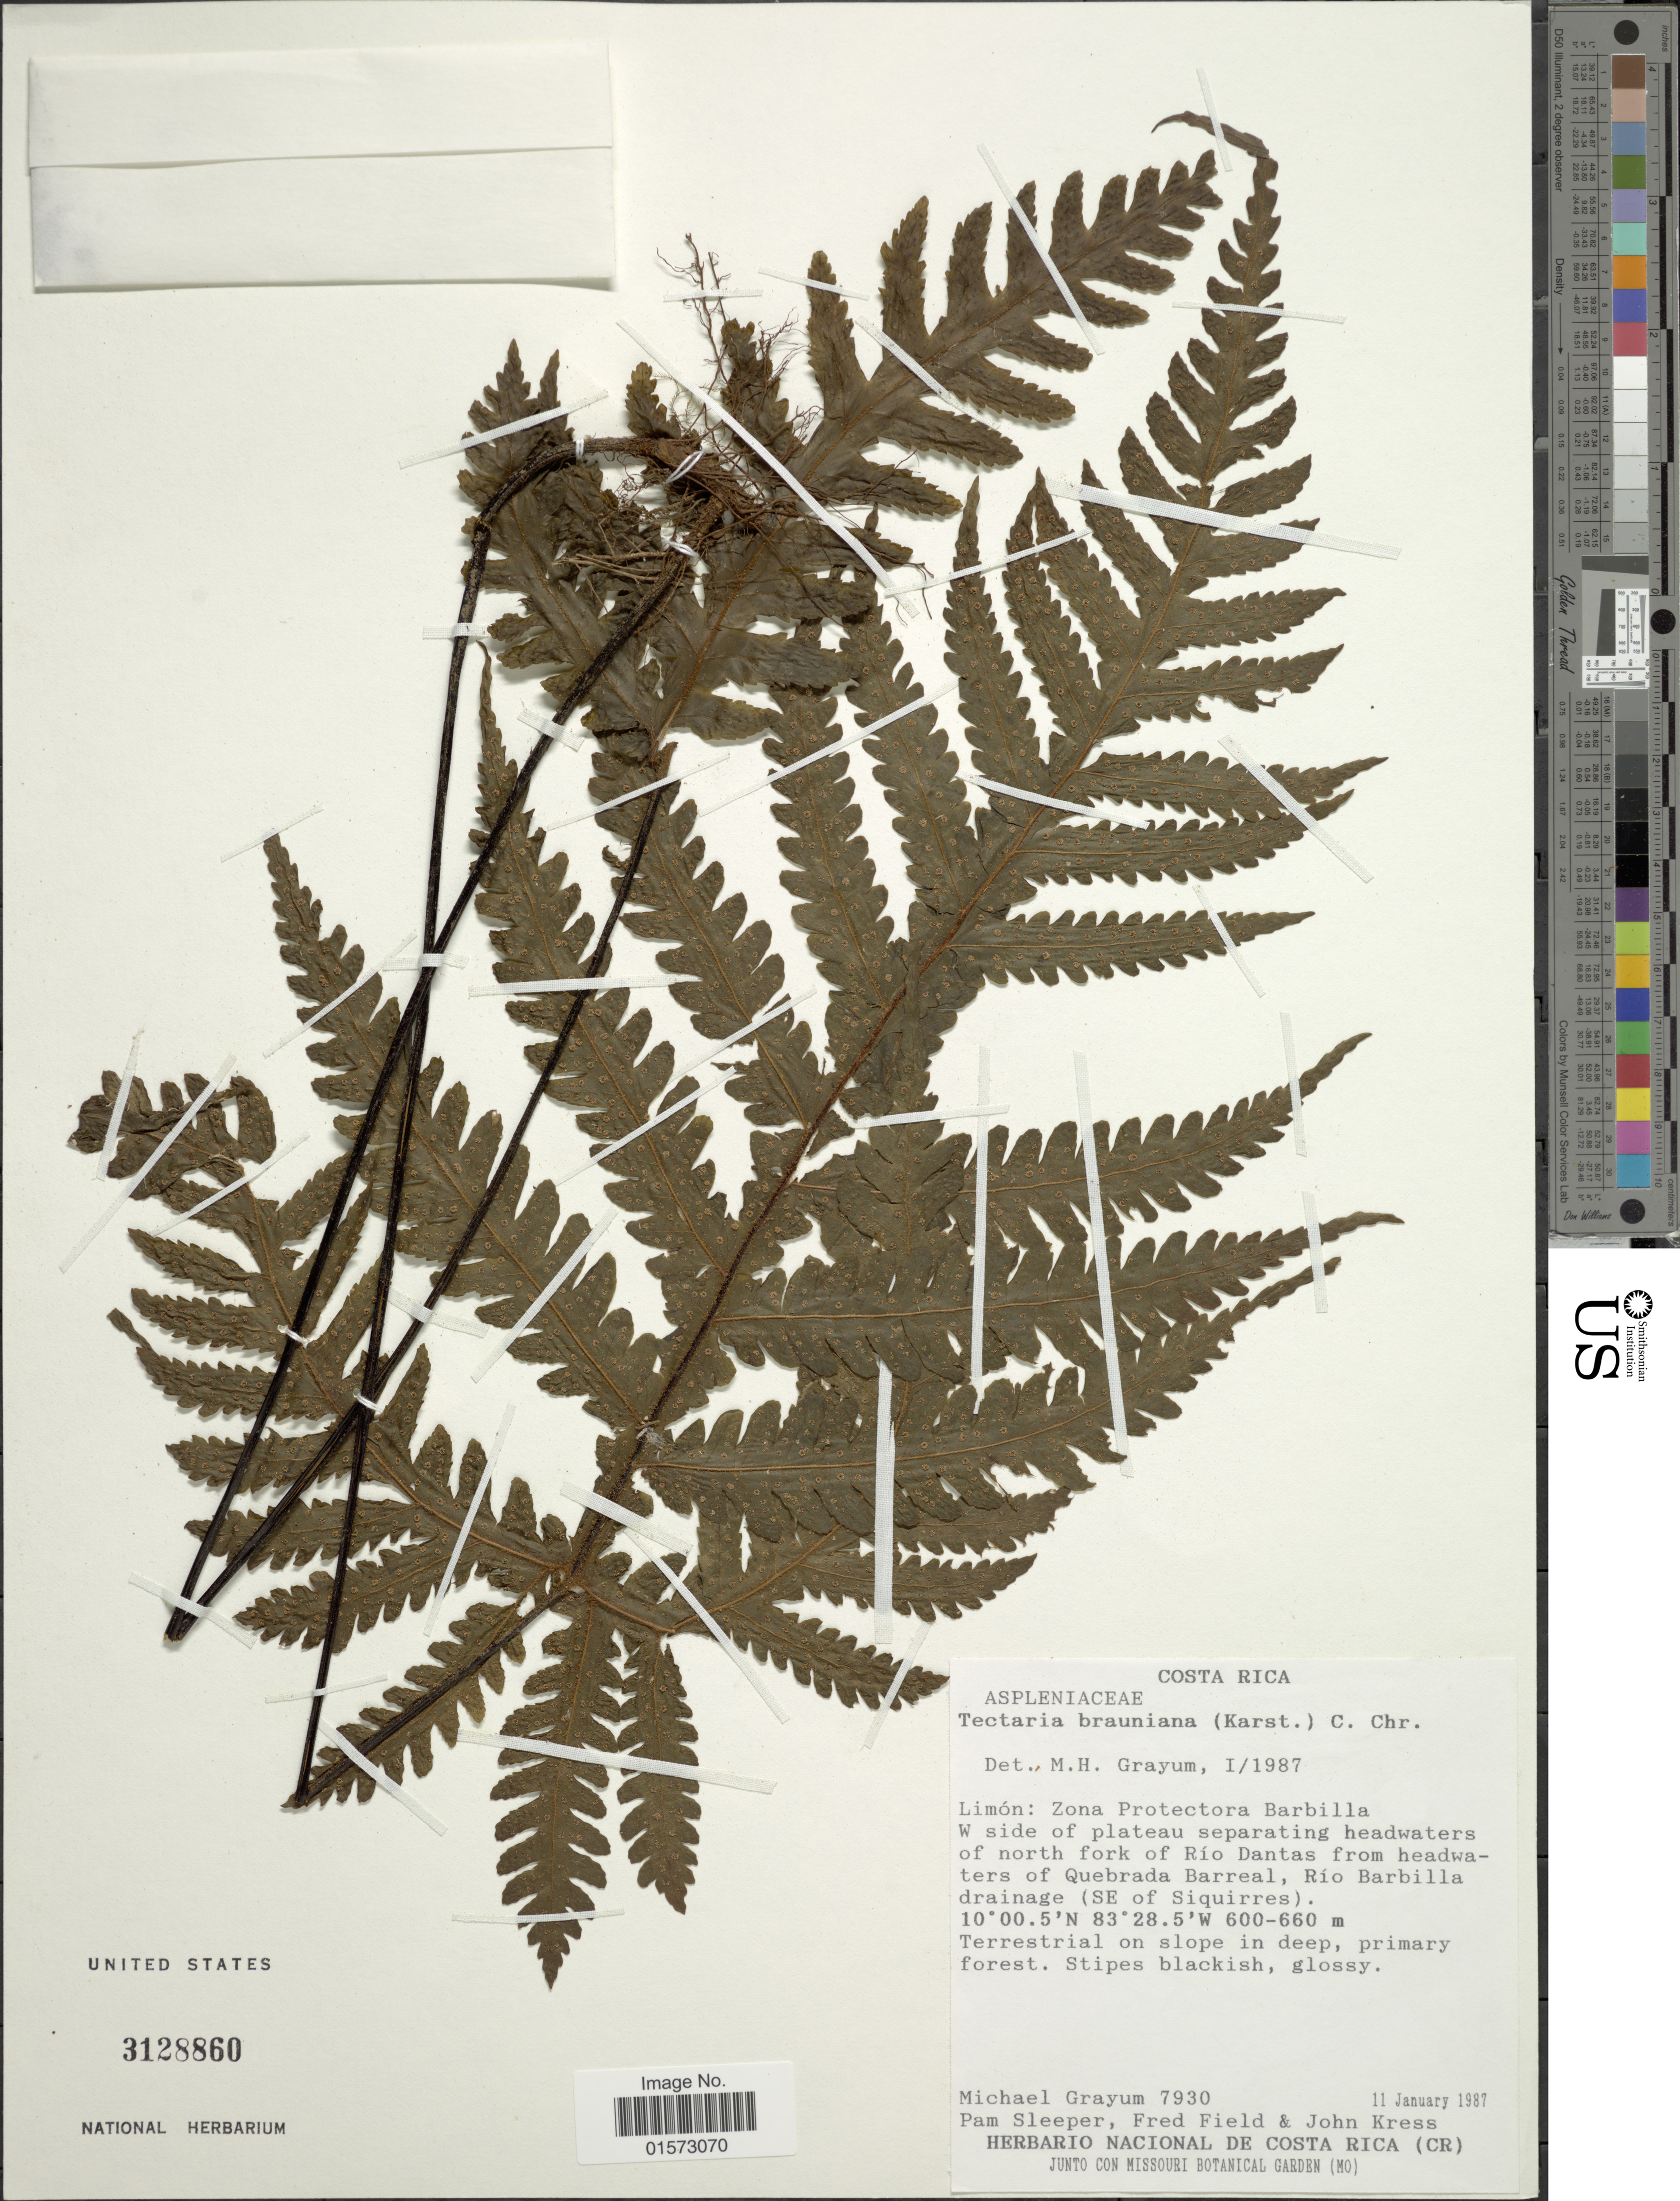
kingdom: Plantae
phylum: Tracheophyta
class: Polypodiopsida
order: Polypodiales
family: Tectariaceae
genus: Tectaria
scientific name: Tectaria brauniana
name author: (H. Karst.) C. Chr.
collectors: M. H. Grayum, P. Sleeper, F. Field & J. Kress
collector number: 7930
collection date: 1987-01-11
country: Costa Rica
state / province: Limón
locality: Zona Protectora Barbilla W side of plateau separating headwaters of north fork of Río Dantas from headwaters of Quebrada Barreal, Río Barbilla drainage (SE of Siquirres)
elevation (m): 600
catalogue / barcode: US 3128860